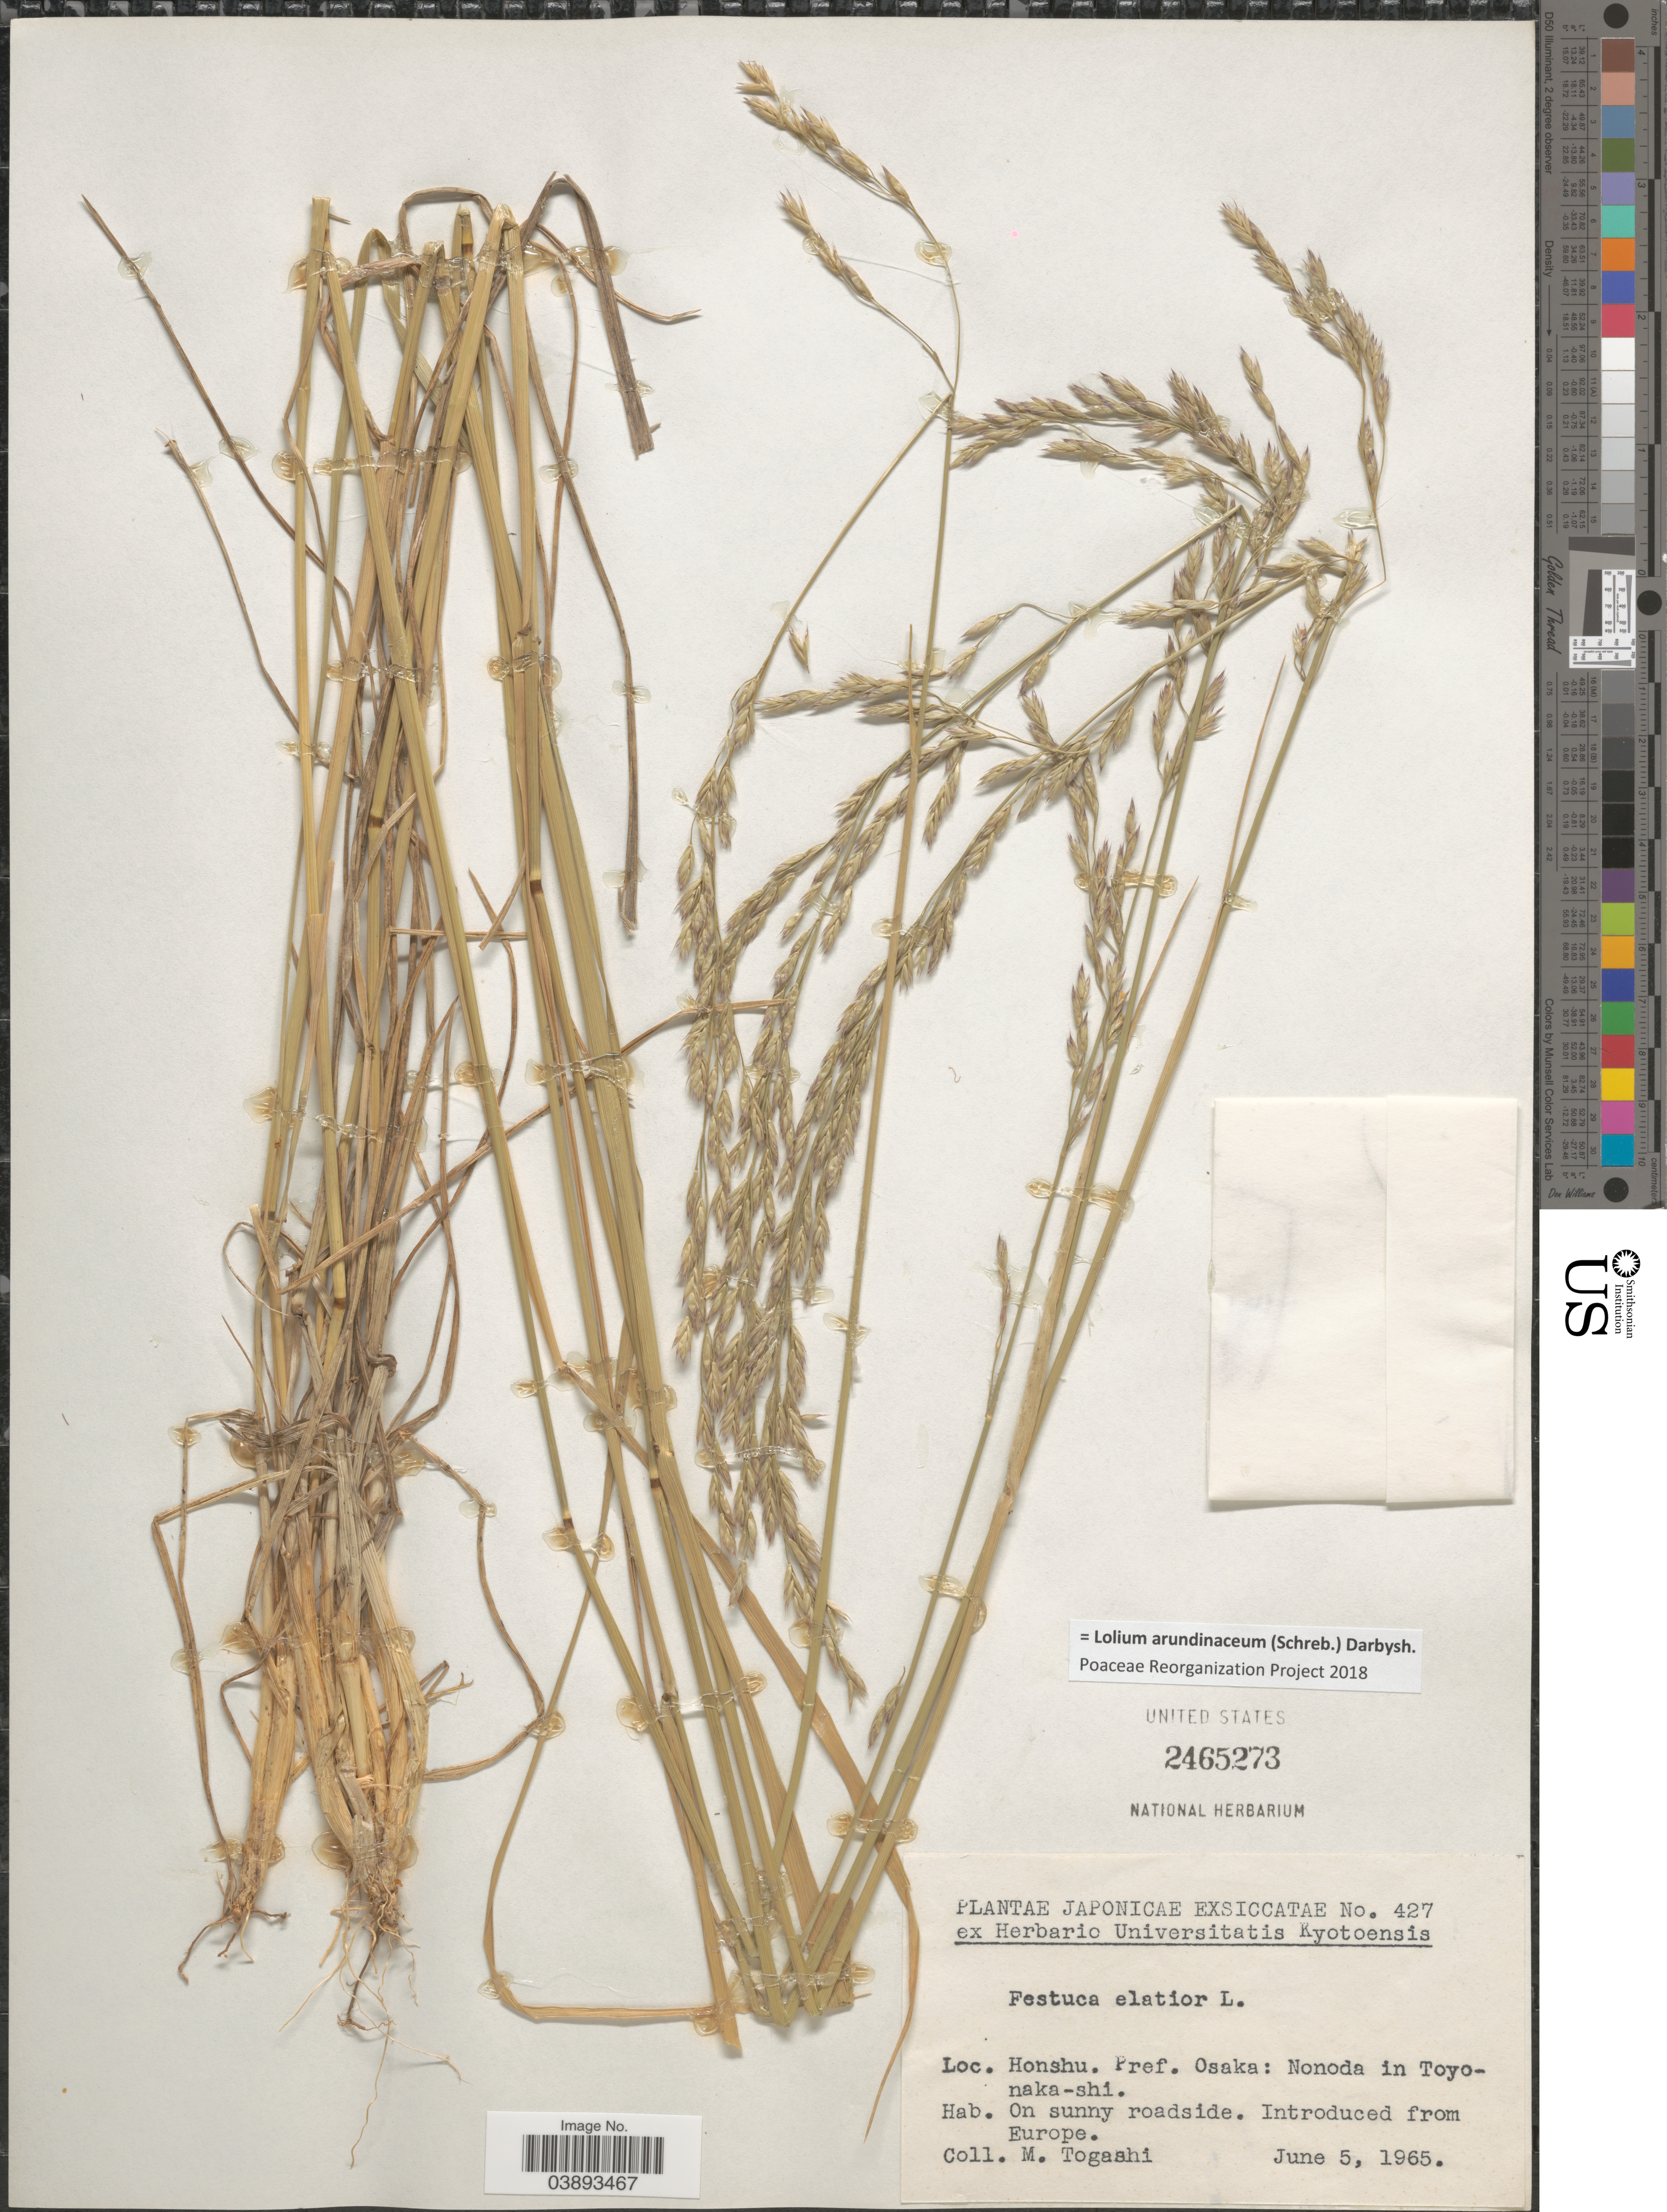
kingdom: Plantae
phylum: Tracheophyta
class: Liliopsida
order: Poales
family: Poaceae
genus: Lolium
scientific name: Lolium arundinaceum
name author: (Schreb.) Darbysh.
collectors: M. Togashi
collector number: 427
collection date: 1965-06-05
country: Japan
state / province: Osaka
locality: Honshu. Pref. Osaka: Nonoda in Toyonaka-shi.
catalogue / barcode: US 2465273